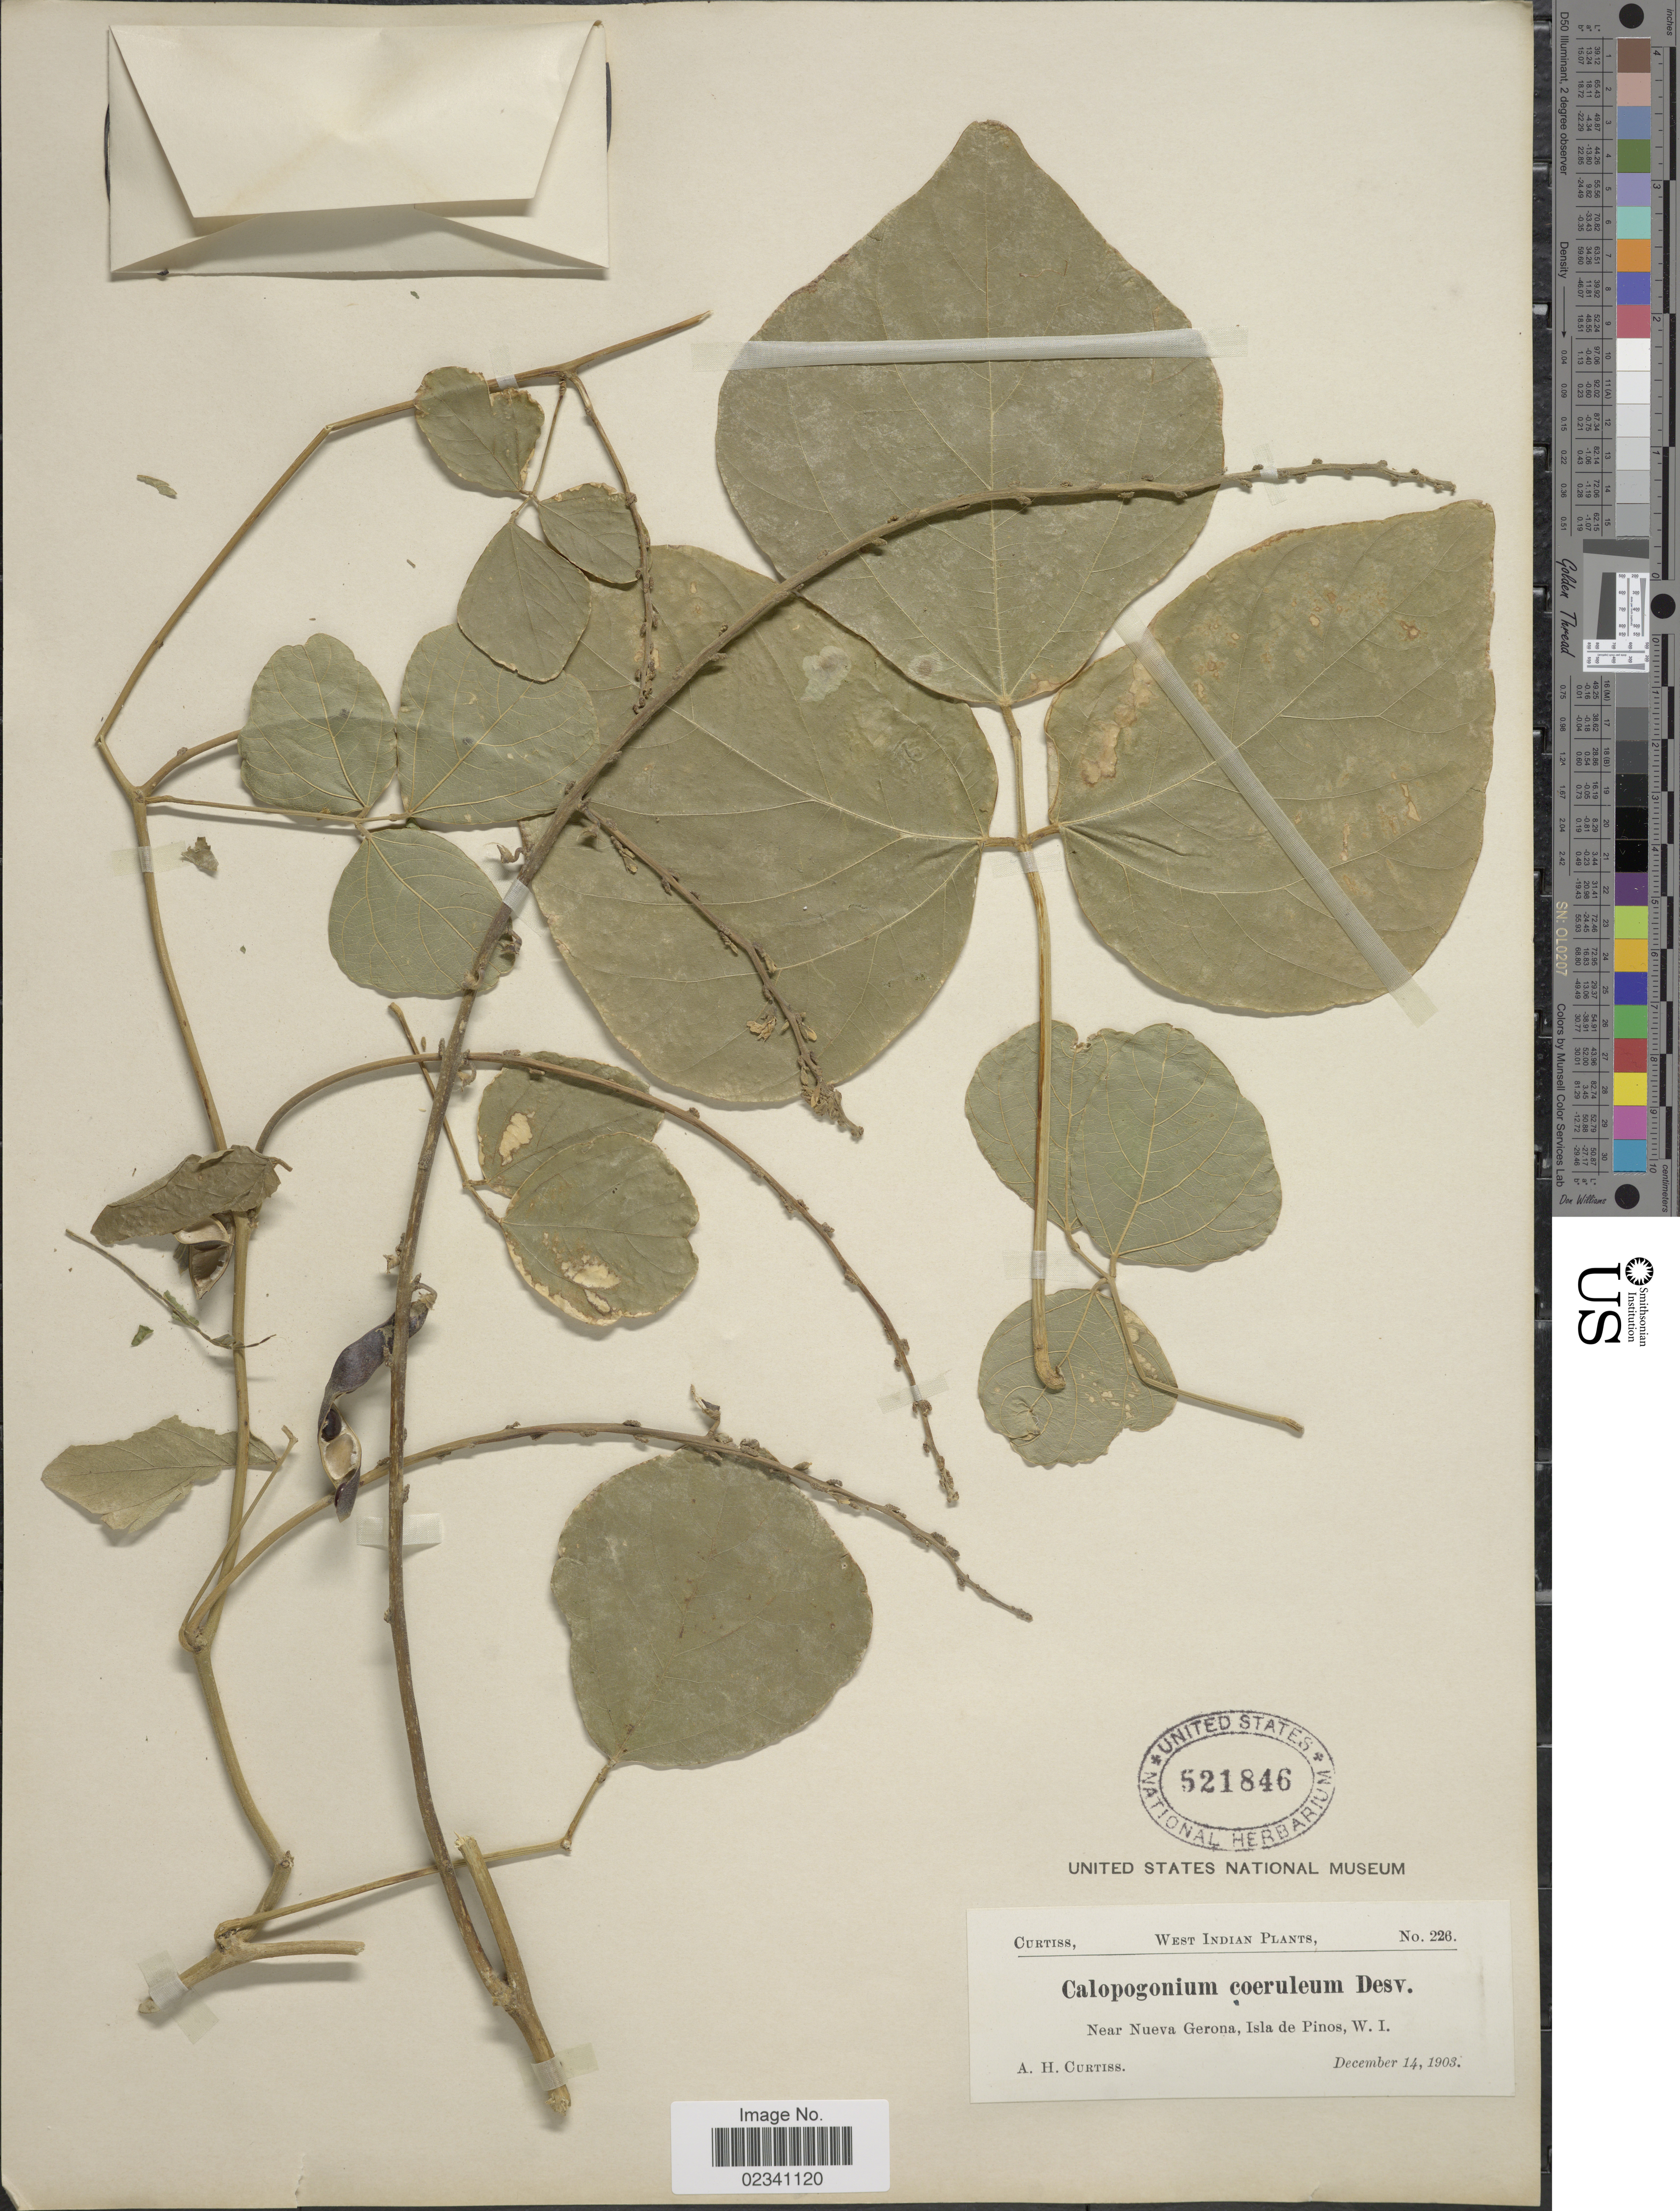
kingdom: Plantae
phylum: Tracheophyta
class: Magnoliopsida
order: Fabales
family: Fabaceae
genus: Calopogonium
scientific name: Calopogonium caeruleum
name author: (Benth.) C. Wright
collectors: A. H. Curtiss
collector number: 226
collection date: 1903-12-14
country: Cuba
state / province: Isla de la Juventud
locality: Near Nueva Gerona, Isla de Pinos, W.I.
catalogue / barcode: US 521846